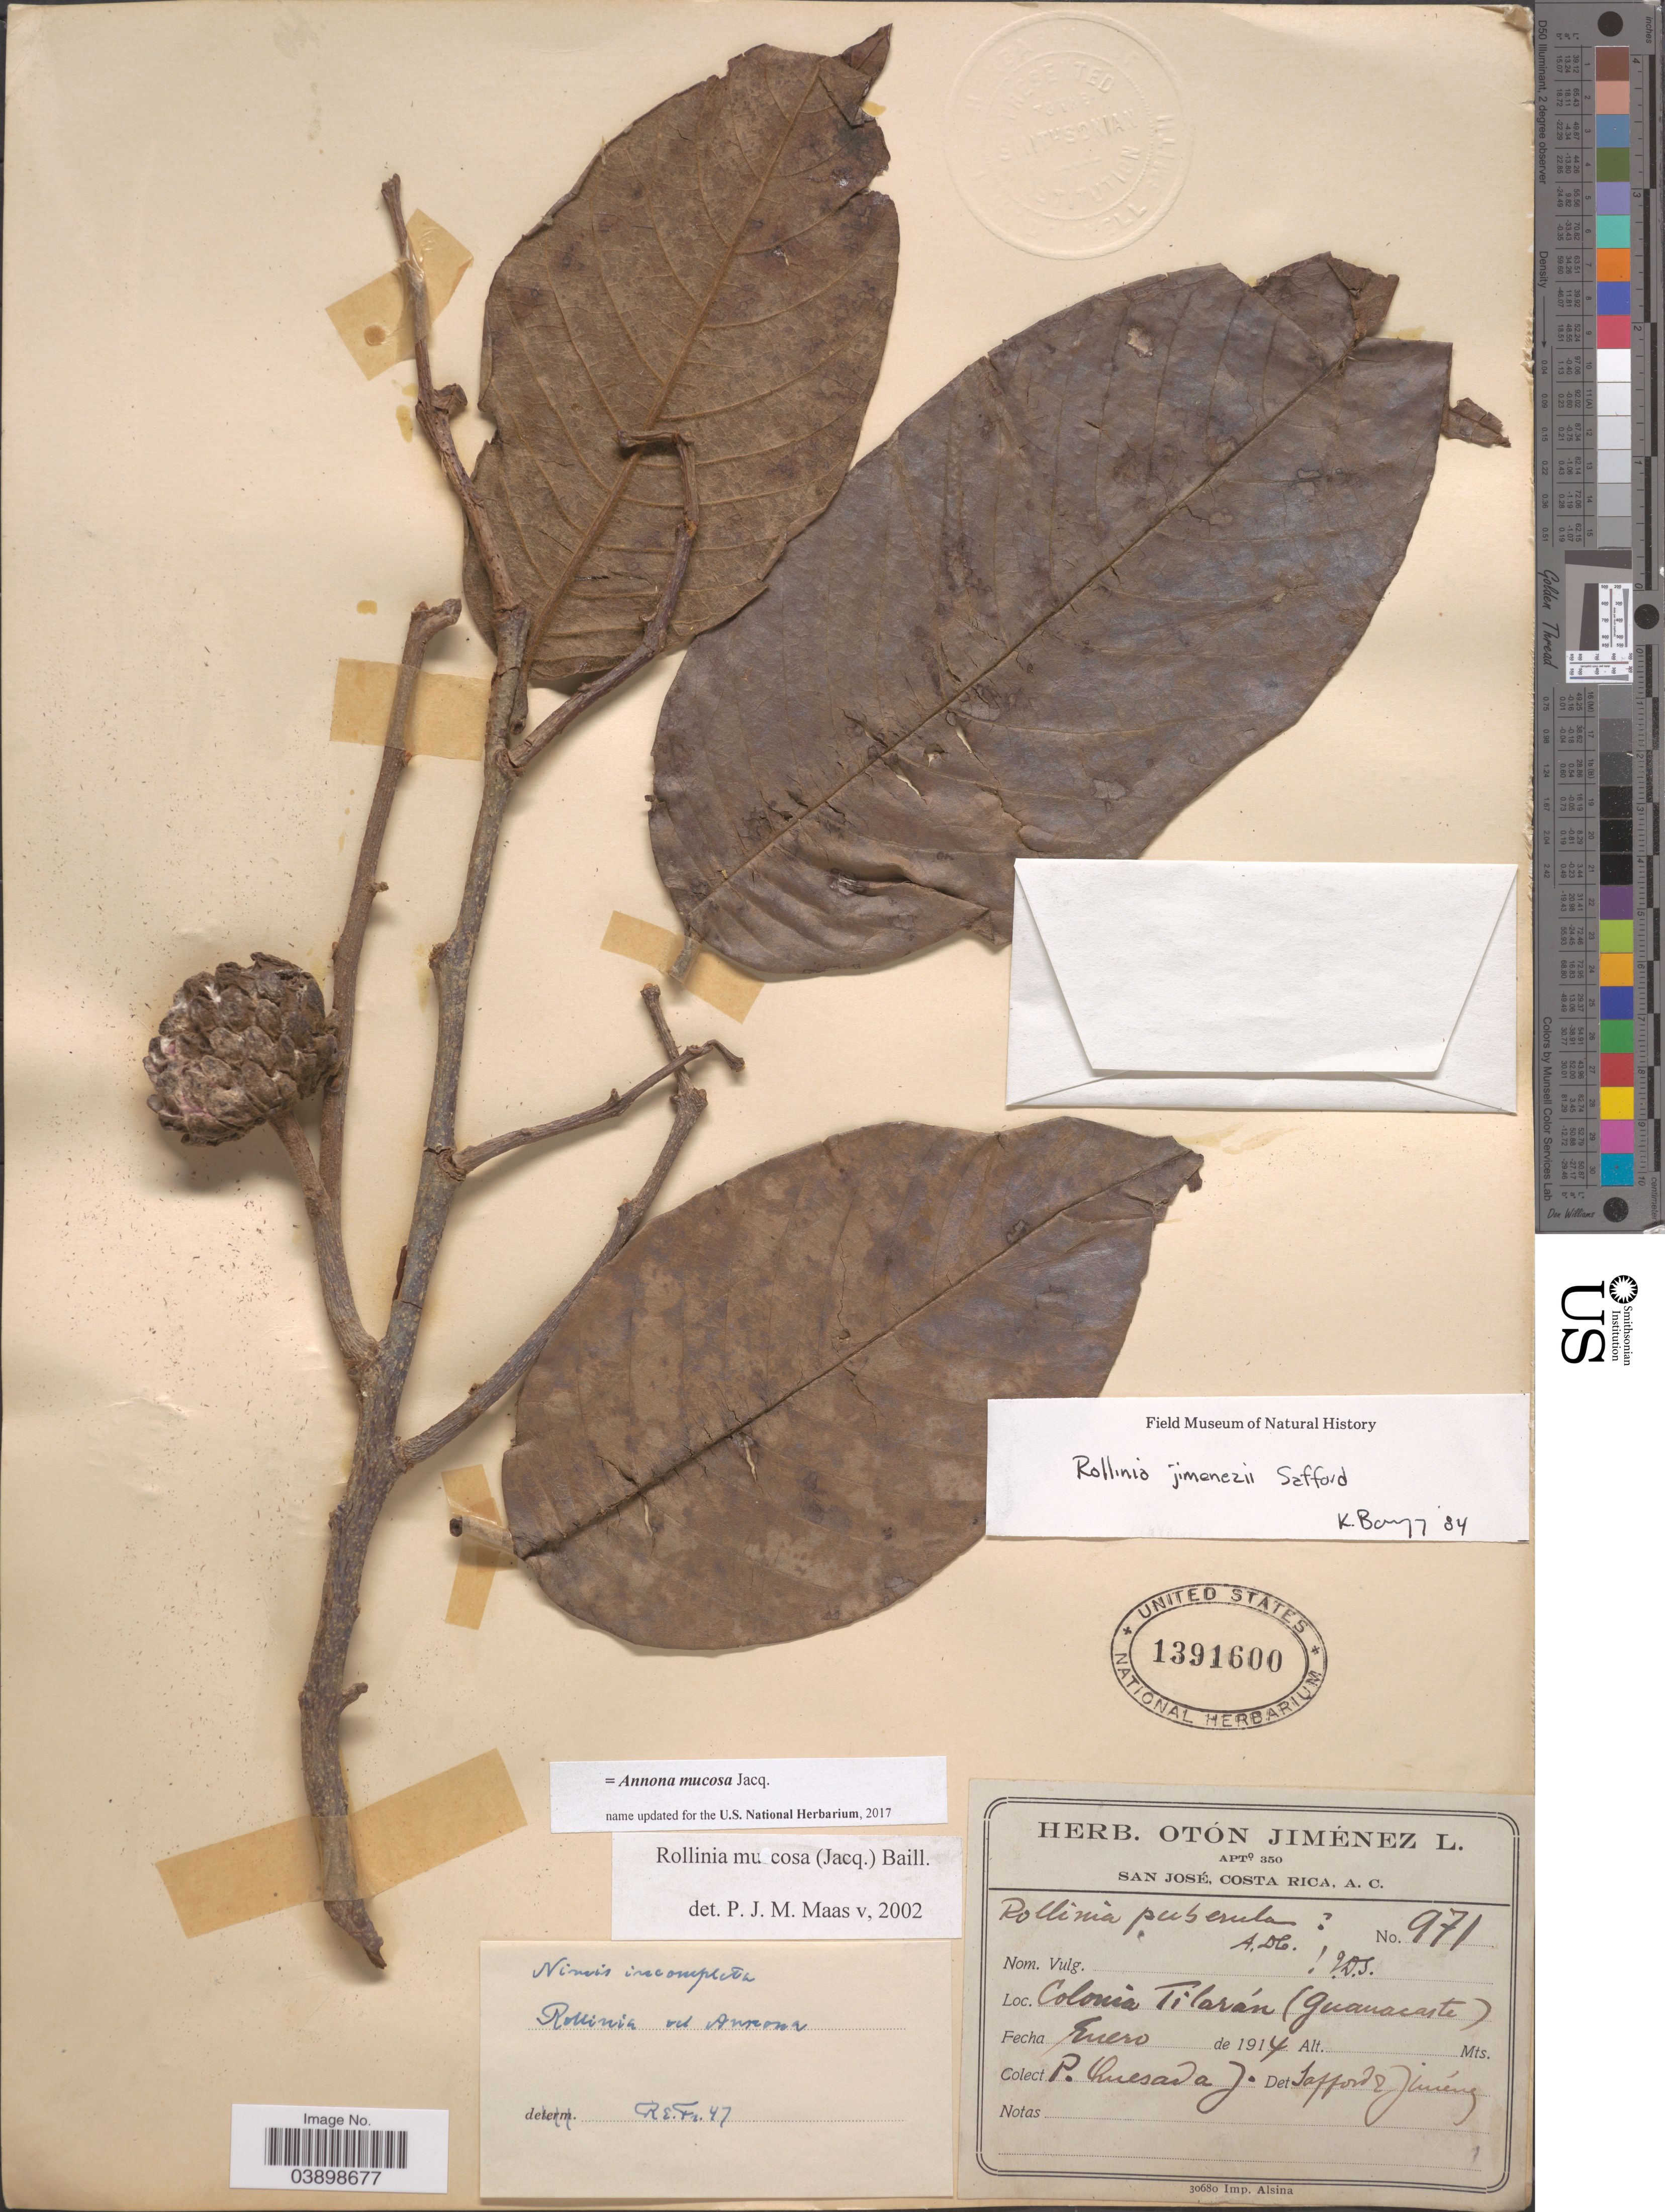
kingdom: Plantae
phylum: Tracheophyta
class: Magnoliopsida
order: Magnoliales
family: Annonaceae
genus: Annona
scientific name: Annona mucosa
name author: Jacq.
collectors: P. Quesada J.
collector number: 971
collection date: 1914-01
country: Costa Rica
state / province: Guanacaste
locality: Colonia Tilarán.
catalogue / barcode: US 1391600